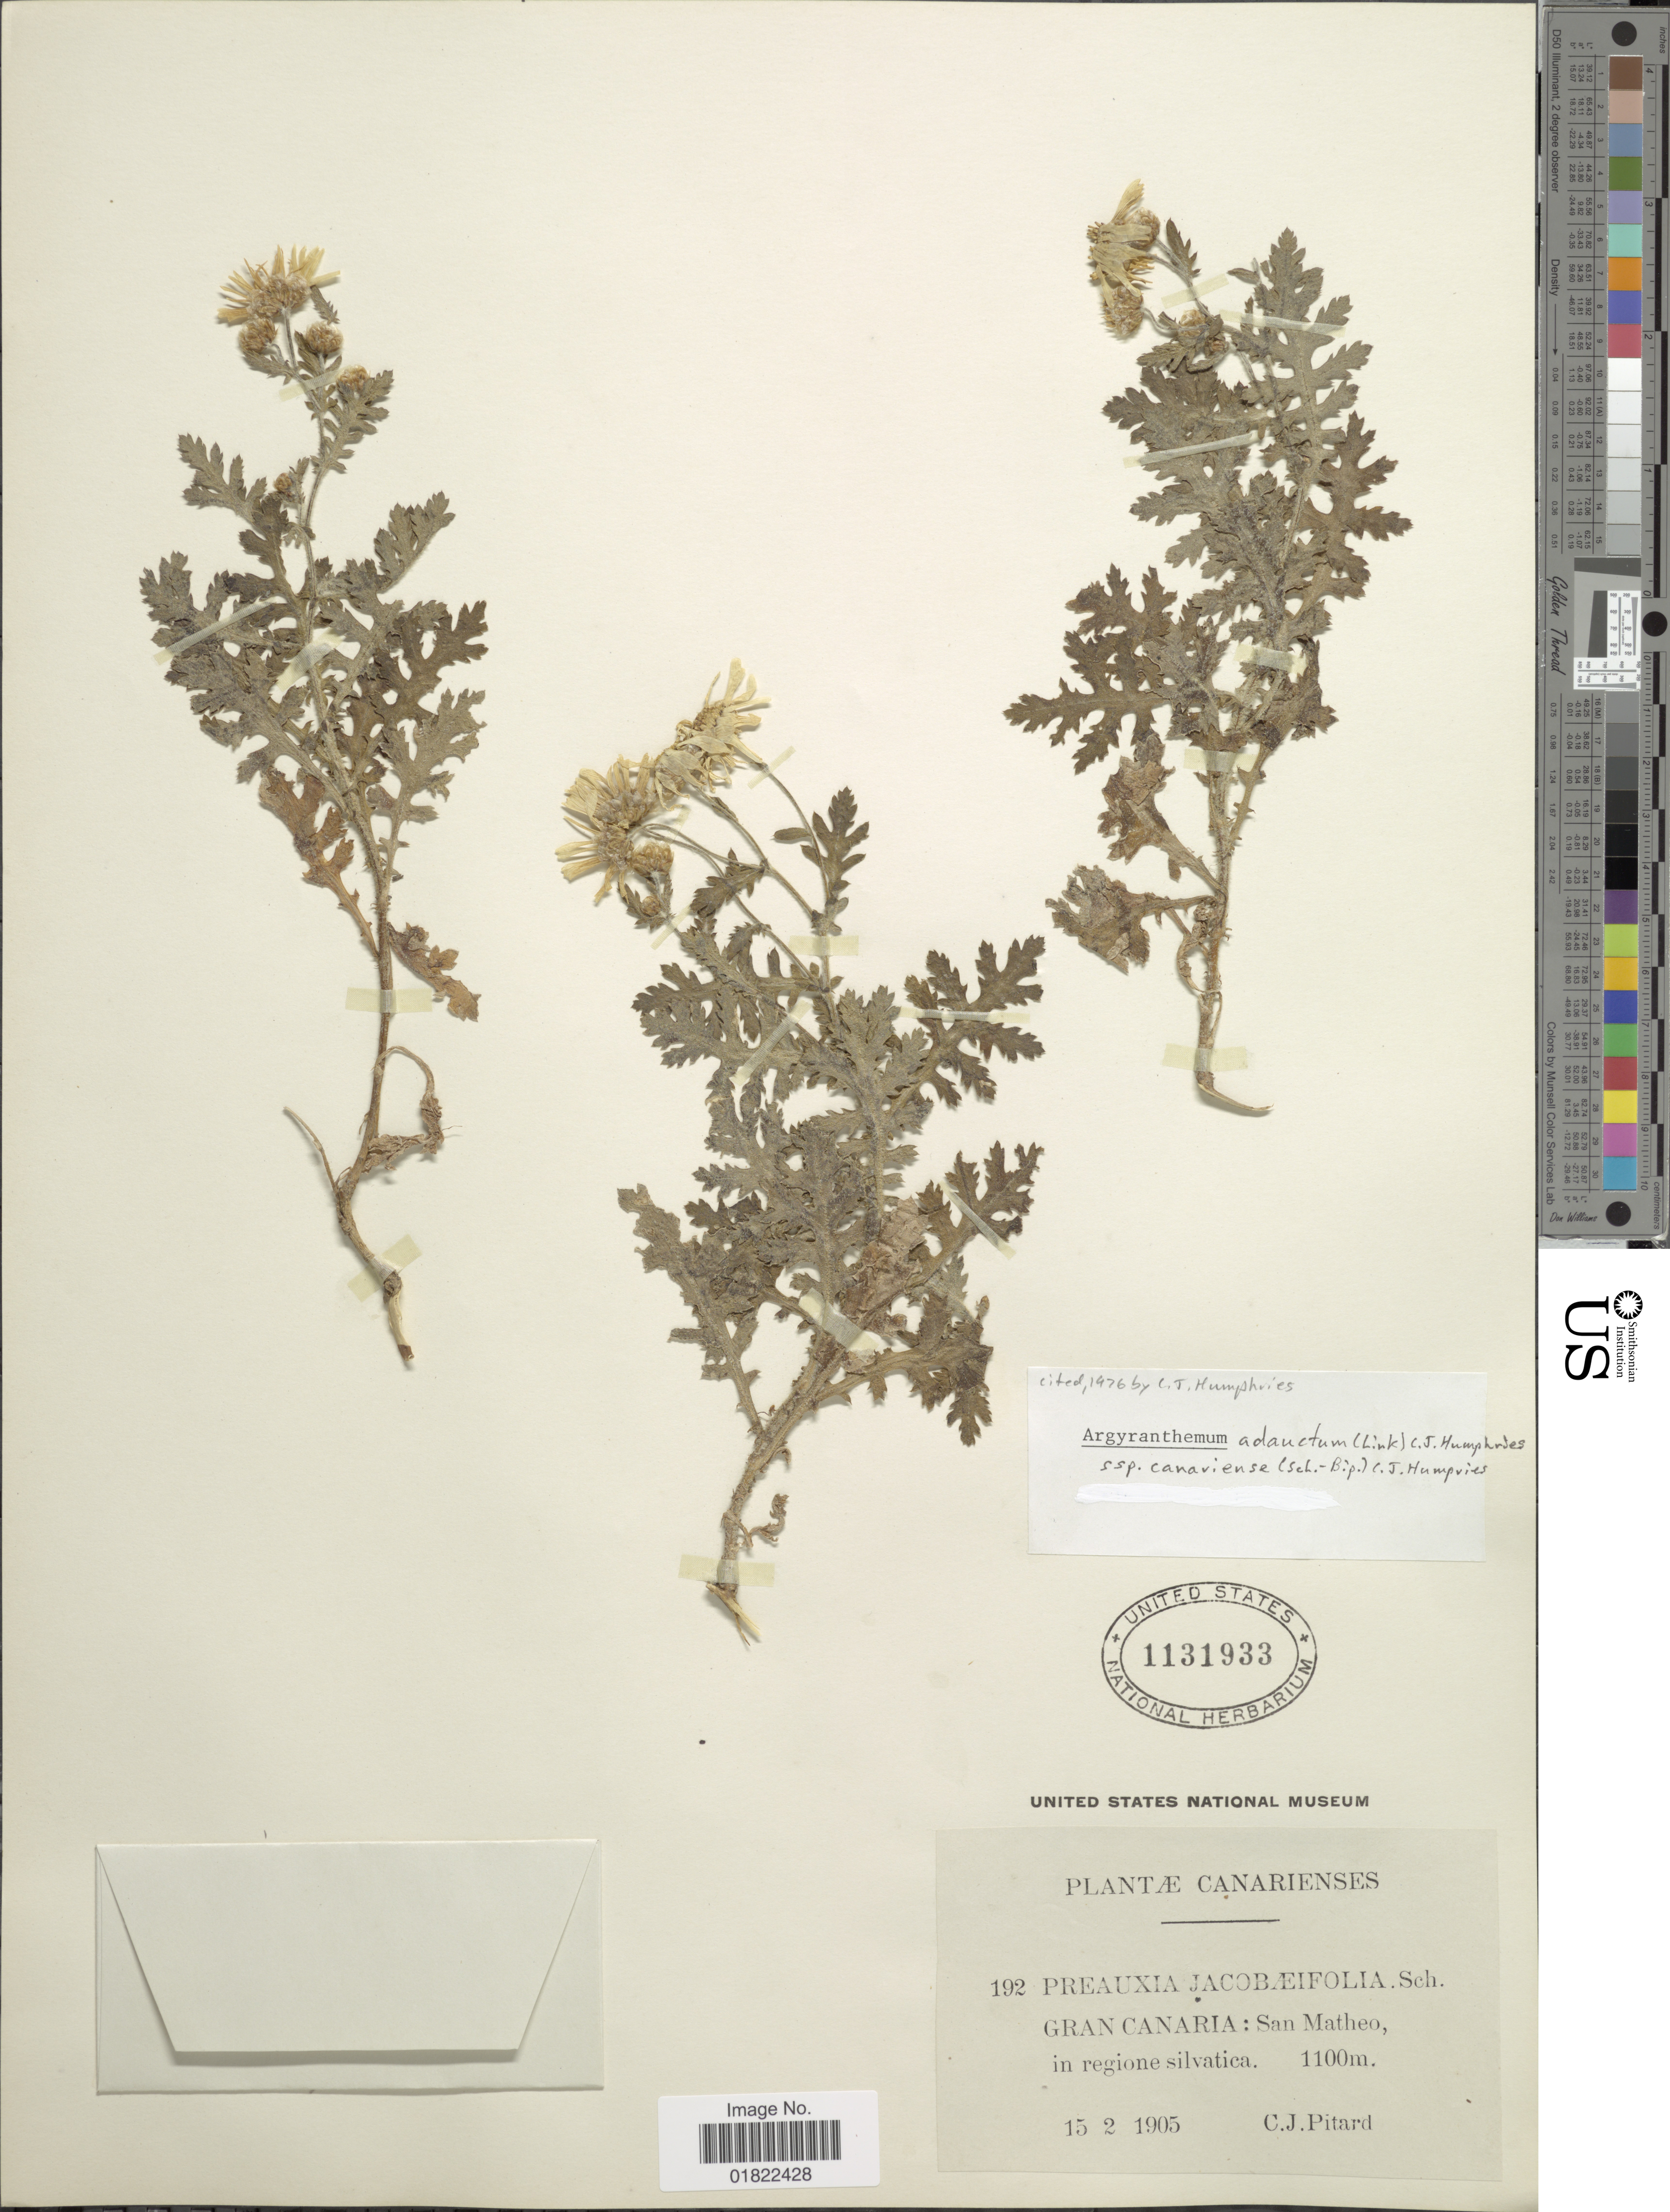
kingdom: Plantae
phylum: Tracheophyta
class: Magnoliopsida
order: Asterales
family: Asteraceae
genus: Argyranthemum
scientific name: Argyranthemum canariense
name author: Humphries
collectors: C. Pitard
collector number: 192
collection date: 1905-02-15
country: Spain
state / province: Canarias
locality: Gran Canaria: San Matheo, in regione silvatica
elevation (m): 1100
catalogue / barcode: US 1131933